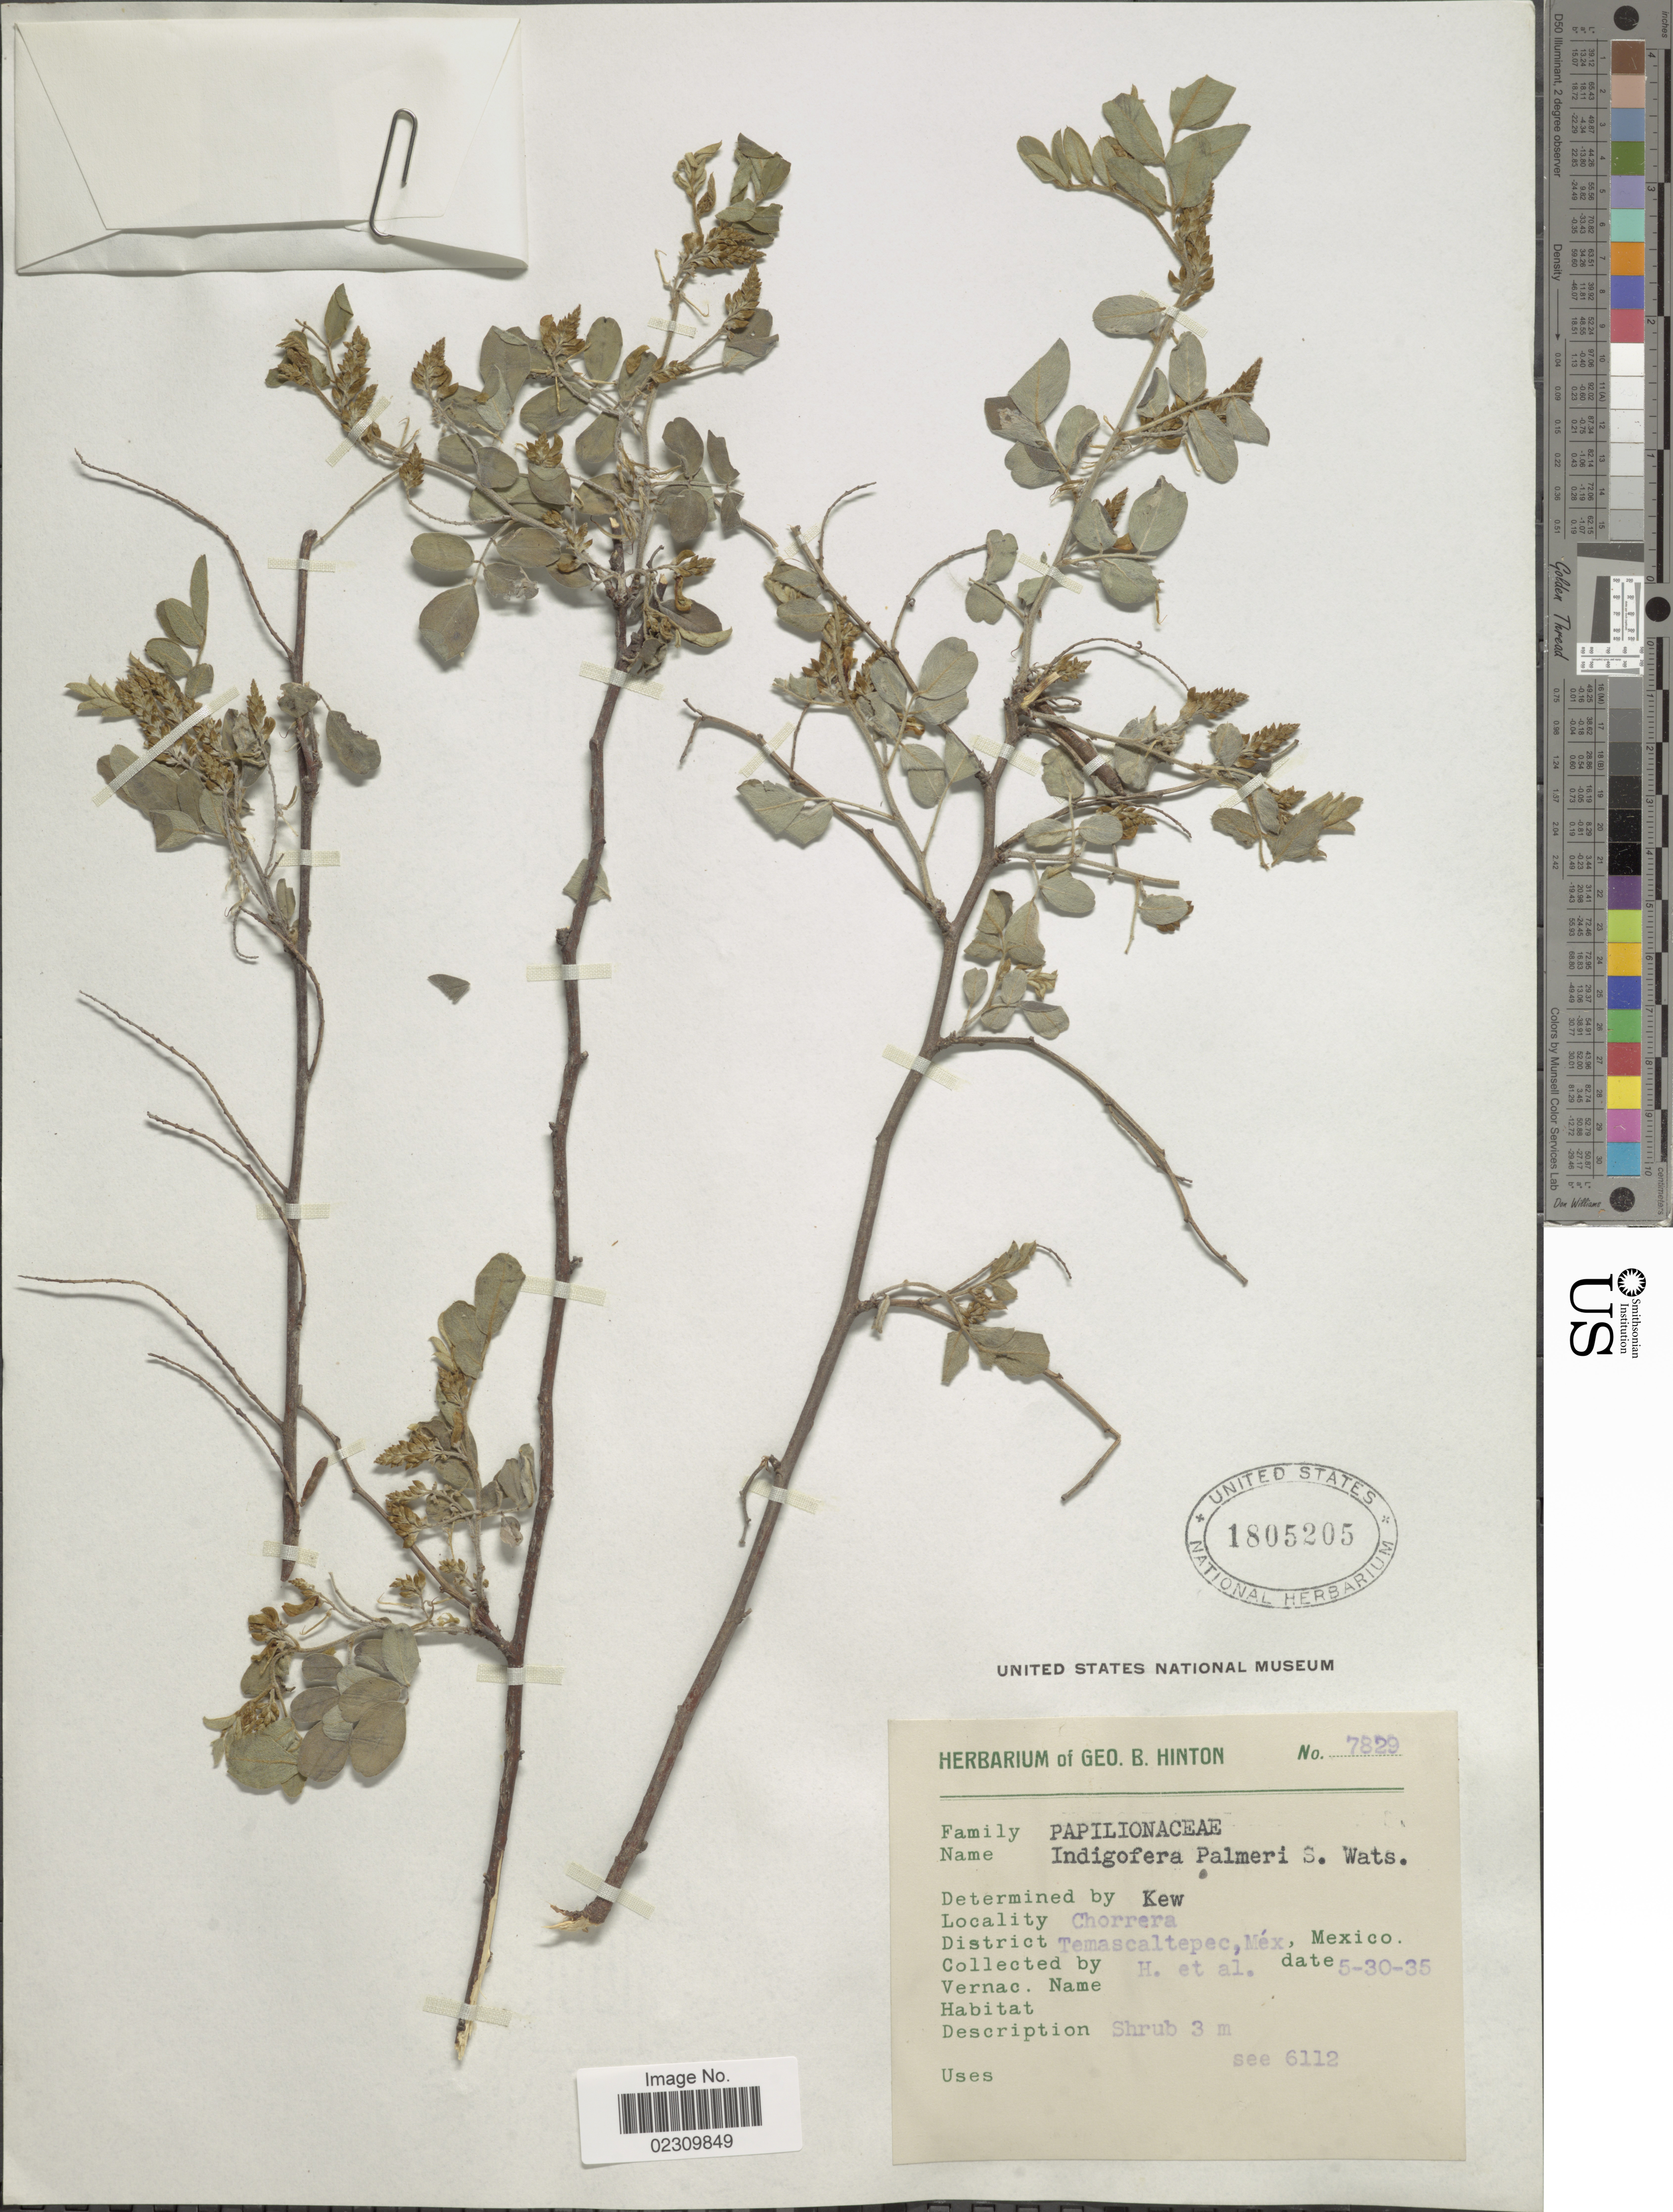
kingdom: Plantae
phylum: Tracheophyta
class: Magnoliopsida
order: Fabales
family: Fabaceae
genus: Indigofera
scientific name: Indigofera palmeri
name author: S. Watson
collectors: G. B. Hinton & et al.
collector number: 7829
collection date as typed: Transcribed d/m/y: 30/5/35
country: Mexico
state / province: México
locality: Chorrera, District Temascaltepec, Mex.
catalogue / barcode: US 1805205